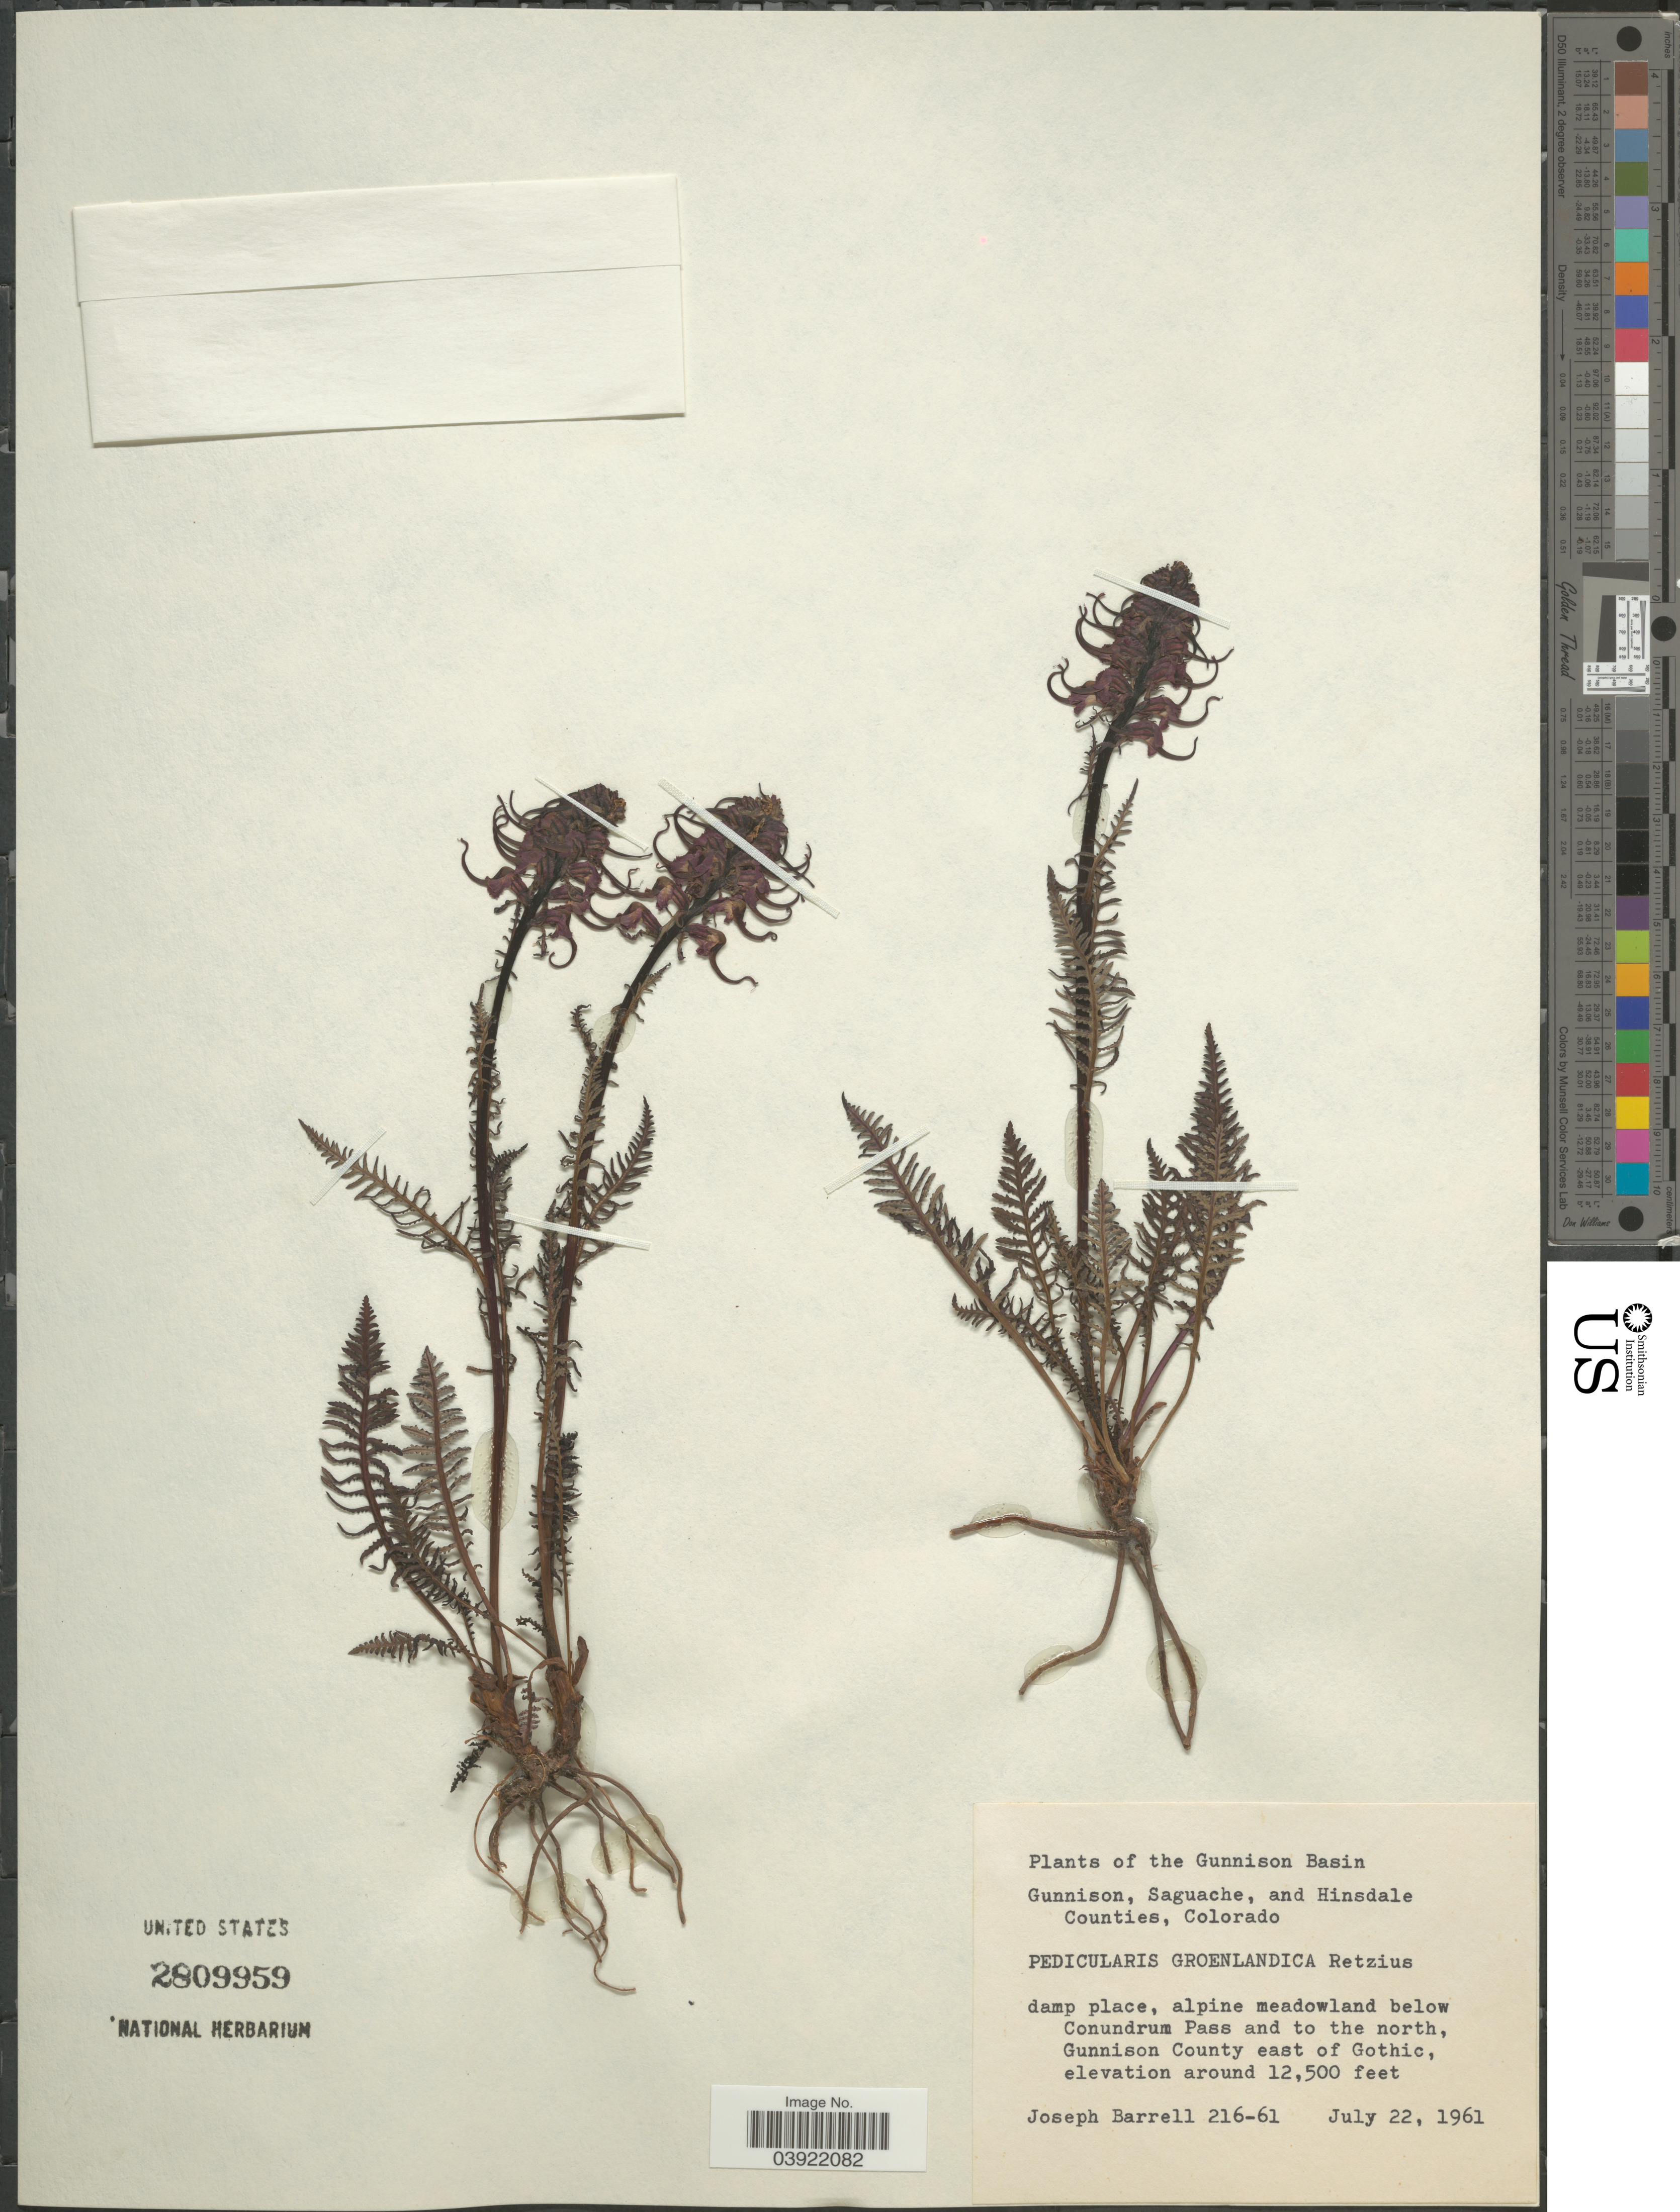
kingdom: Plantae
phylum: Tracheophyta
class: Magnoliopsida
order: Lamiales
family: Orobanchaceae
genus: Pedicularis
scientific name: Pedicularis groenlandica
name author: Retz.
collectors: J. Barrell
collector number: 216-61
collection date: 1961-07-22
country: United States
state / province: Colorado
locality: Gunnison Basin. Damp place, alpine meadowland below Conundrum Pass and to the north, Gunnison County east of Gothic.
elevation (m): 3810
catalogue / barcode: US 2809959